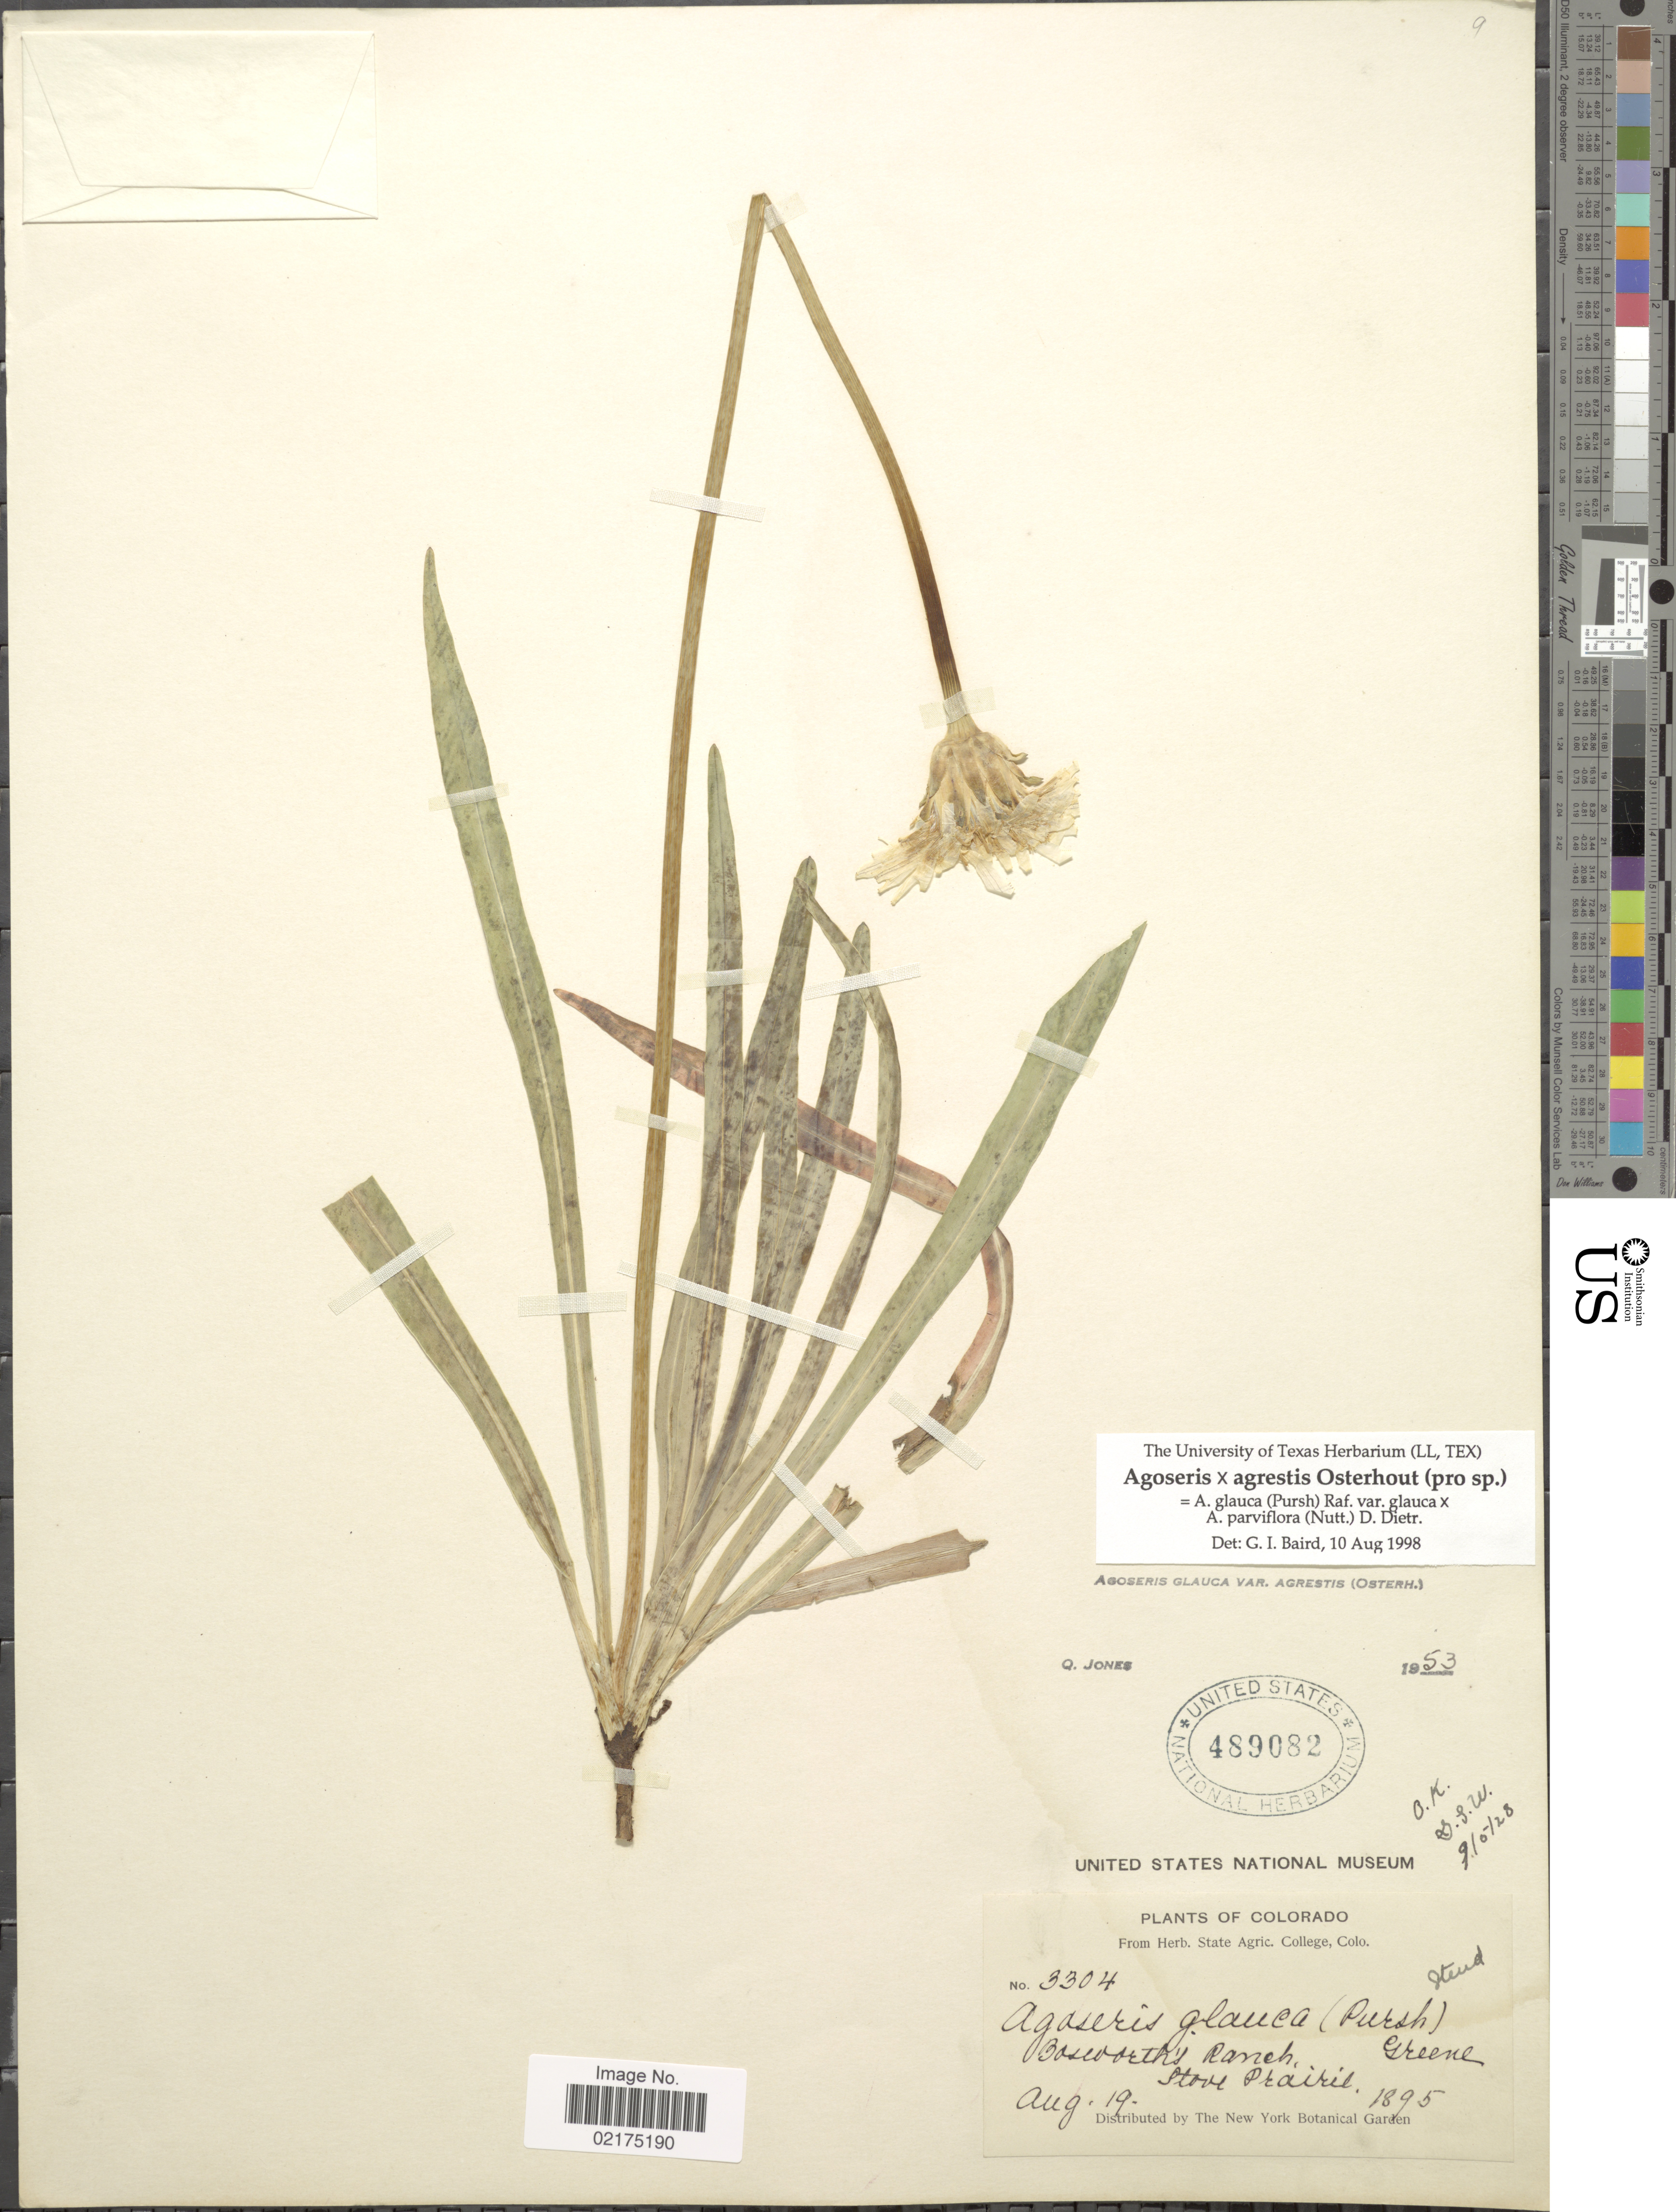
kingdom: Plantae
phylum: Tracheophyta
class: Magnoliopsida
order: Asterales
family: Asteraceae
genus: Agoseris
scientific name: Agoseris agrestis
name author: Osterh.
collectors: ex herb. State Agric. College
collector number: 3304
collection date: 1895-08-19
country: United States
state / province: Colorado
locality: Bosworth's Ranch, Stove Prairie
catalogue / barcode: US 489082